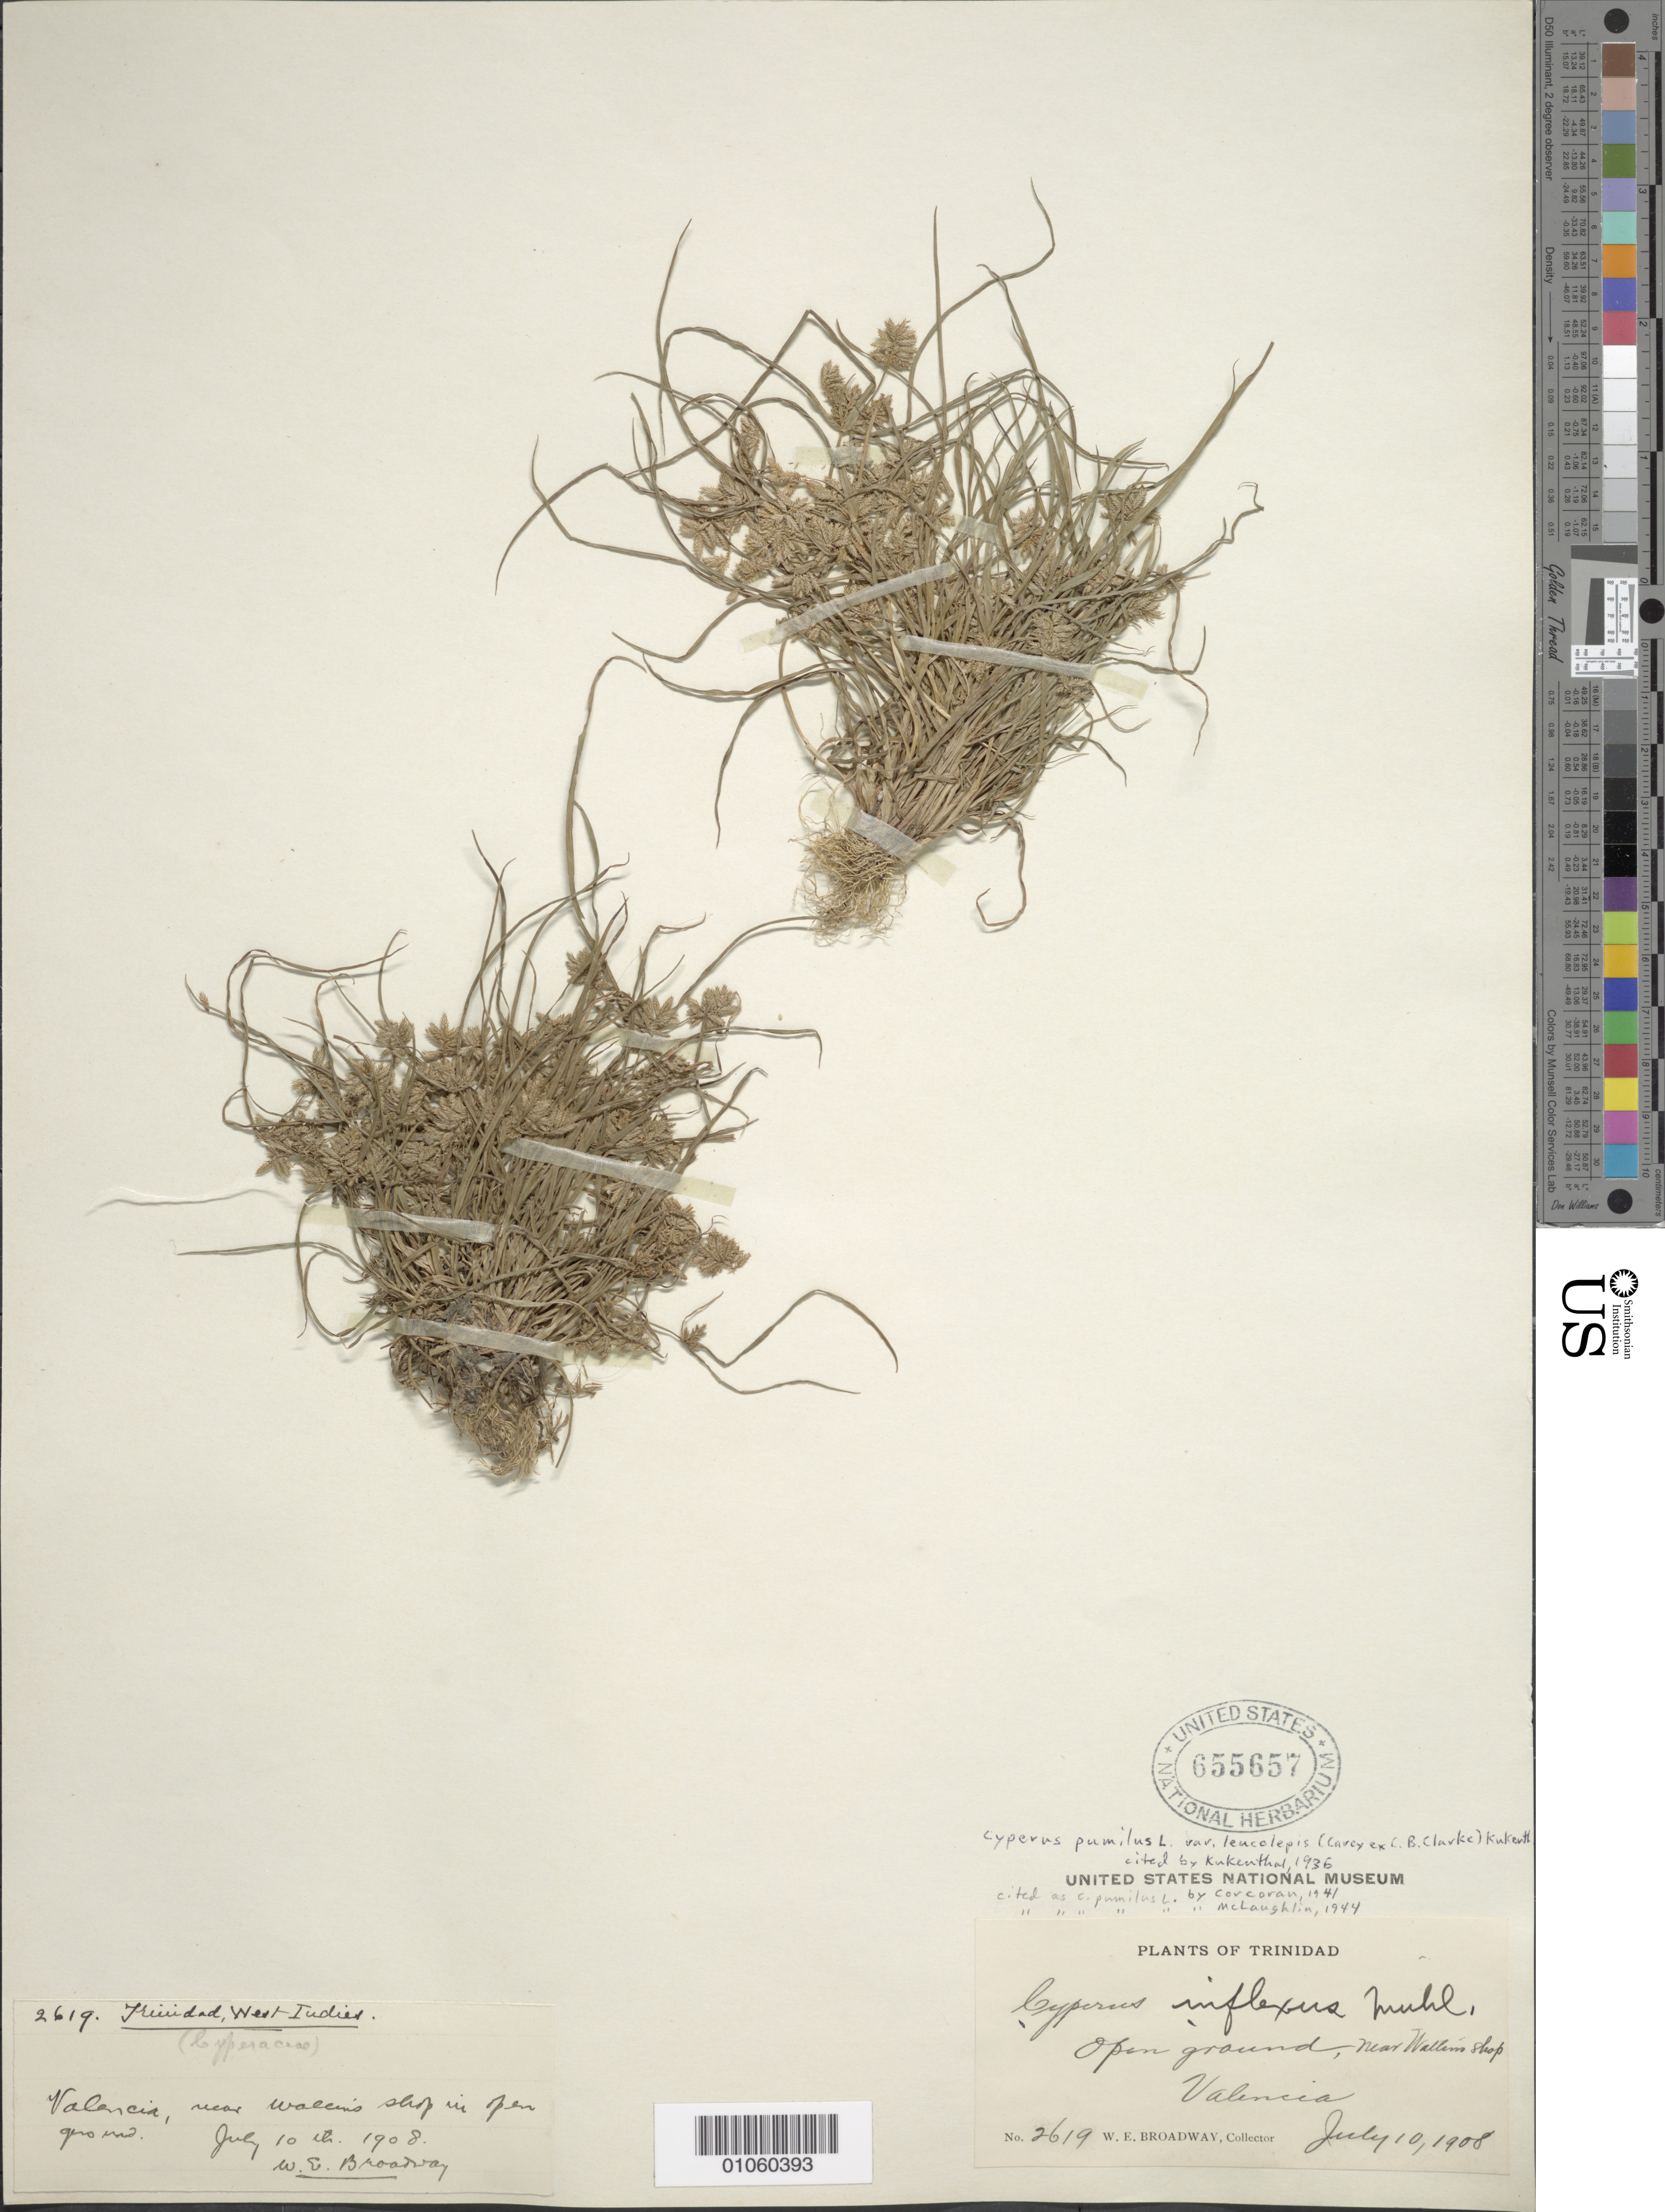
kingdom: Plantae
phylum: Tracheophyta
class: Liliopsida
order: Poales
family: Cyperaceae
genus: Cyperus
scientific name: Cyperus pumilus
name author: L.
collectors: W. E. Broadway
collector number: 2619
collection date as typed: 10 Jul 1908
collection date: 1908-07-10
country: Trinidad and Tobago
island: Trinidad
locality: Valencia, near Wallem's Shop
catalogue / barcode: US 655657